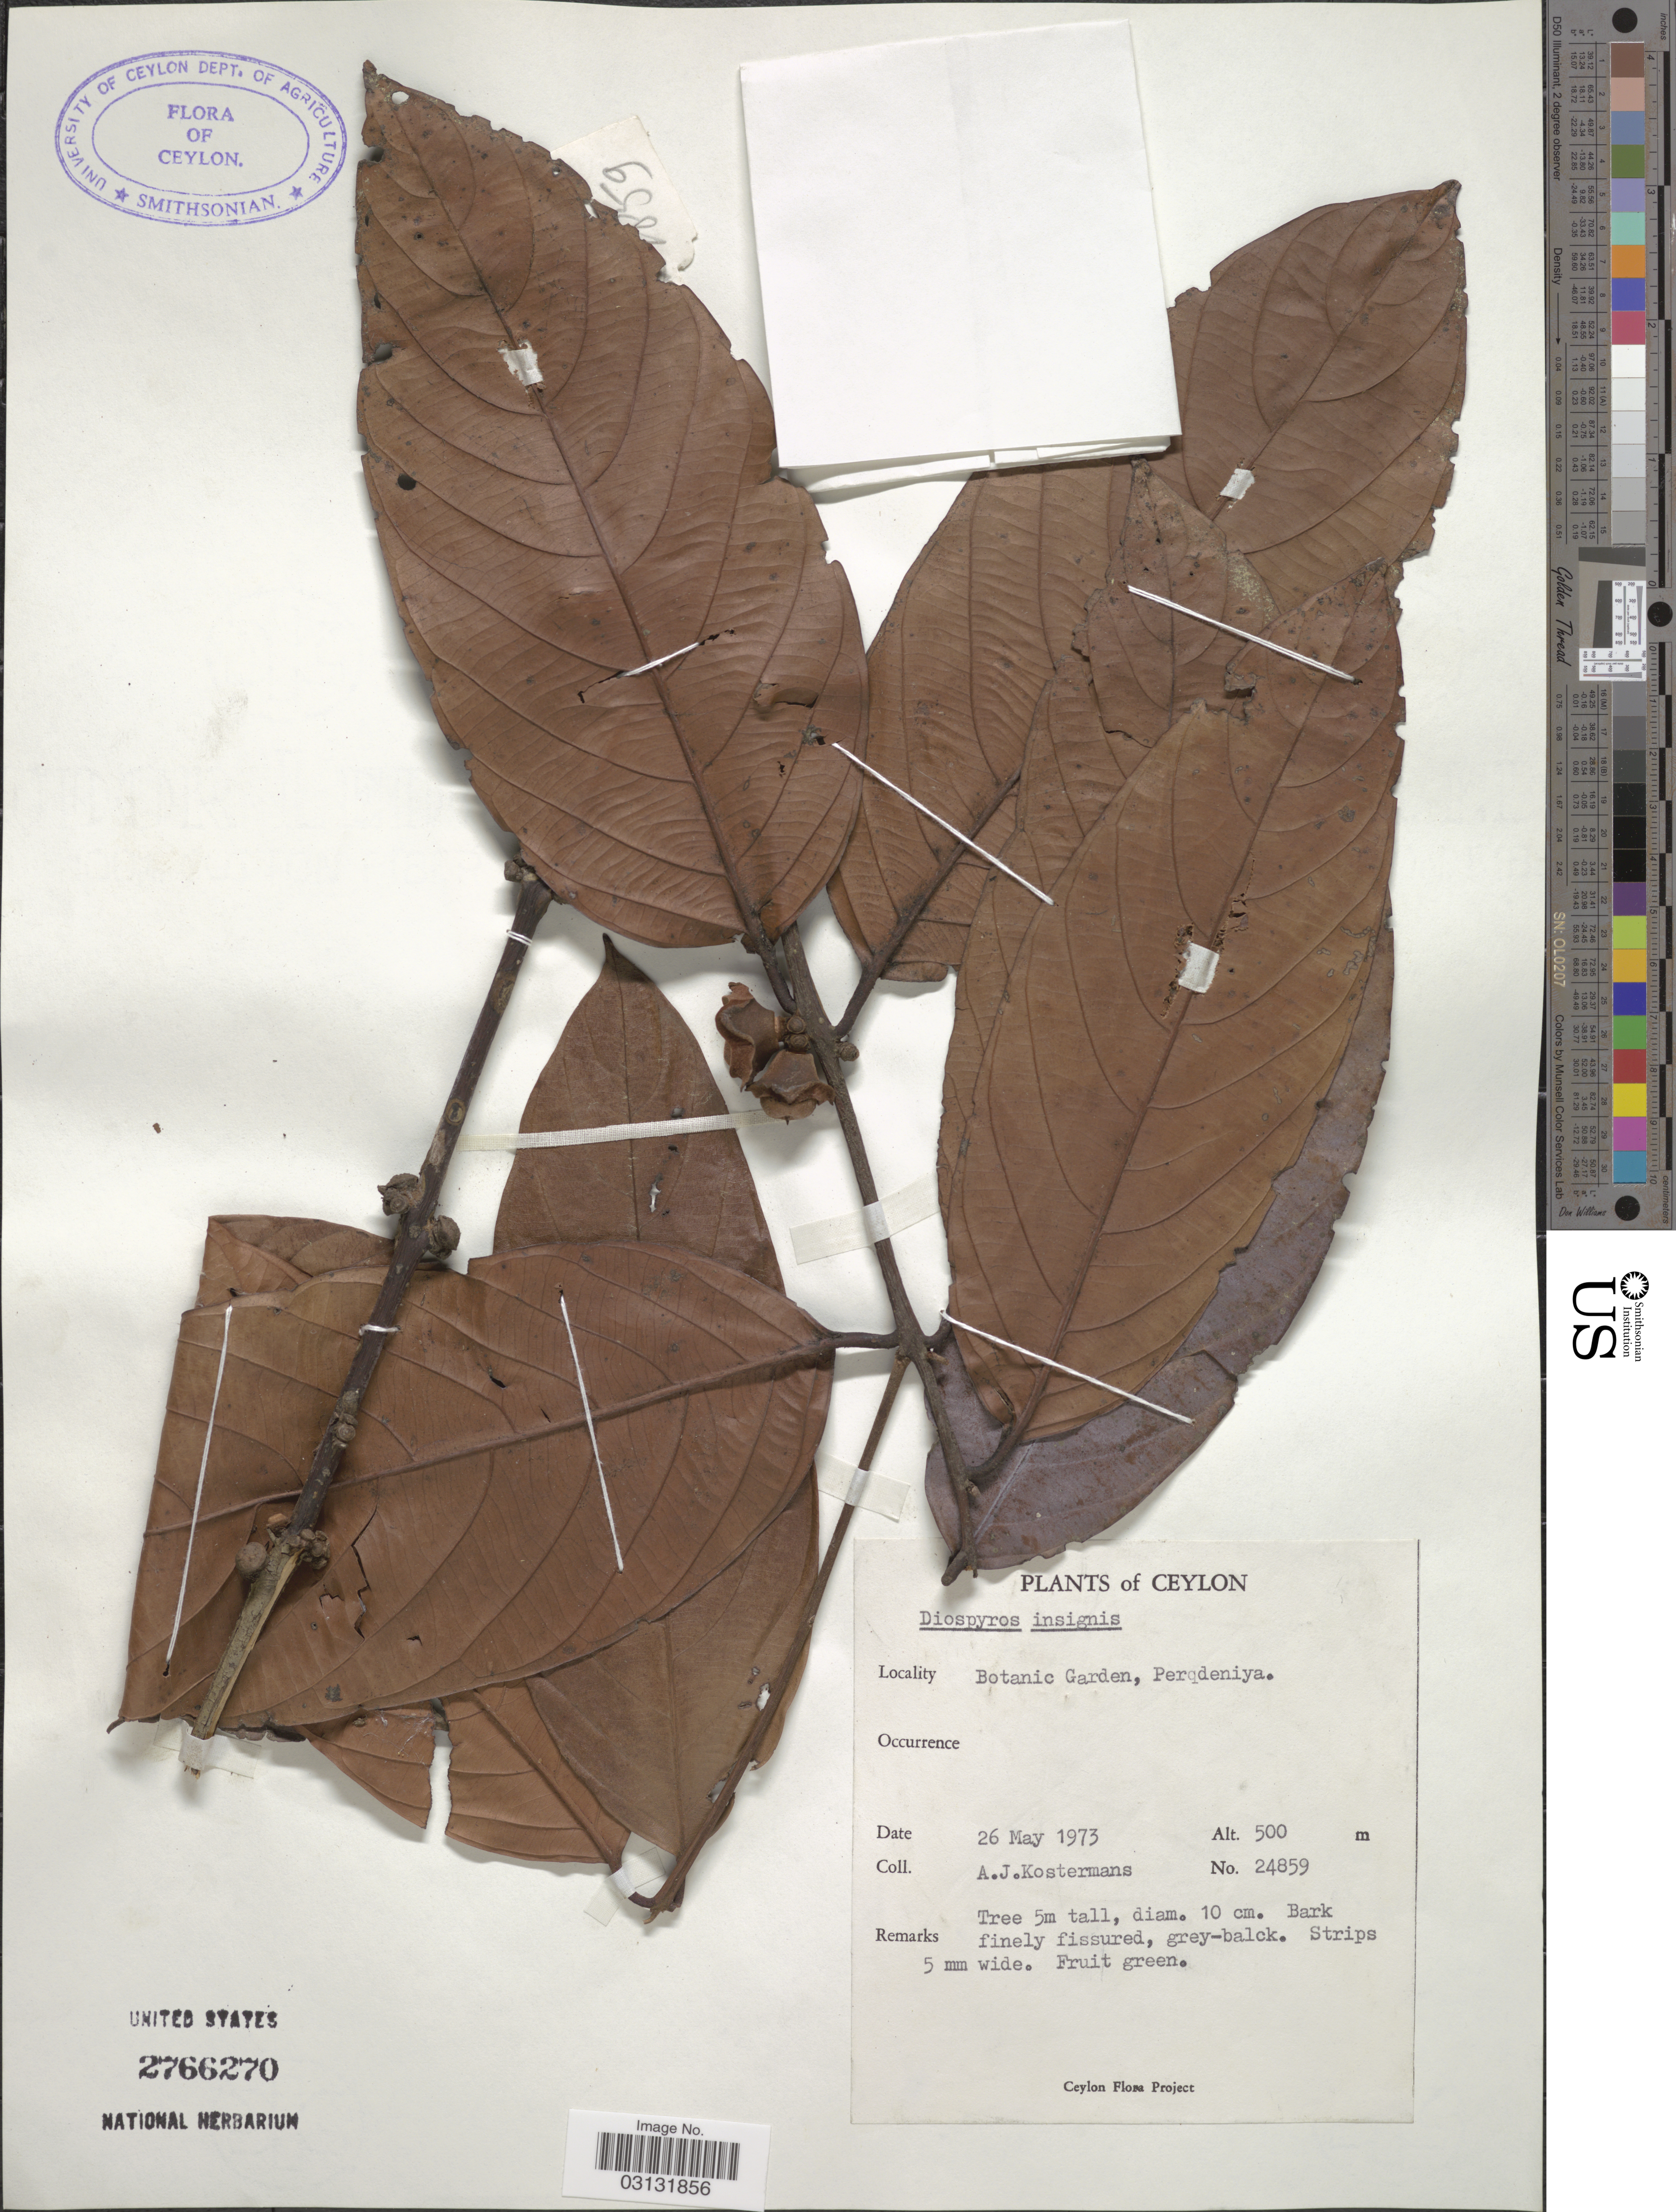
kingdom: Plantae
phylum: Tracheophyta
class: Magnoliopsida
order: Ericales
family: Ebenaceae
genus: Diospyros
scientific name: Diospyros insignis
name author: Thwaites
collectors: A. J. G. Kostermans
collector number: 24859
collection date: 1973-05-26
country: Sri Lanka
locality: Ceylon. Botanic Garden, Peradeniya.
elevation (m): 500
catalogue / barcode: US 2766270